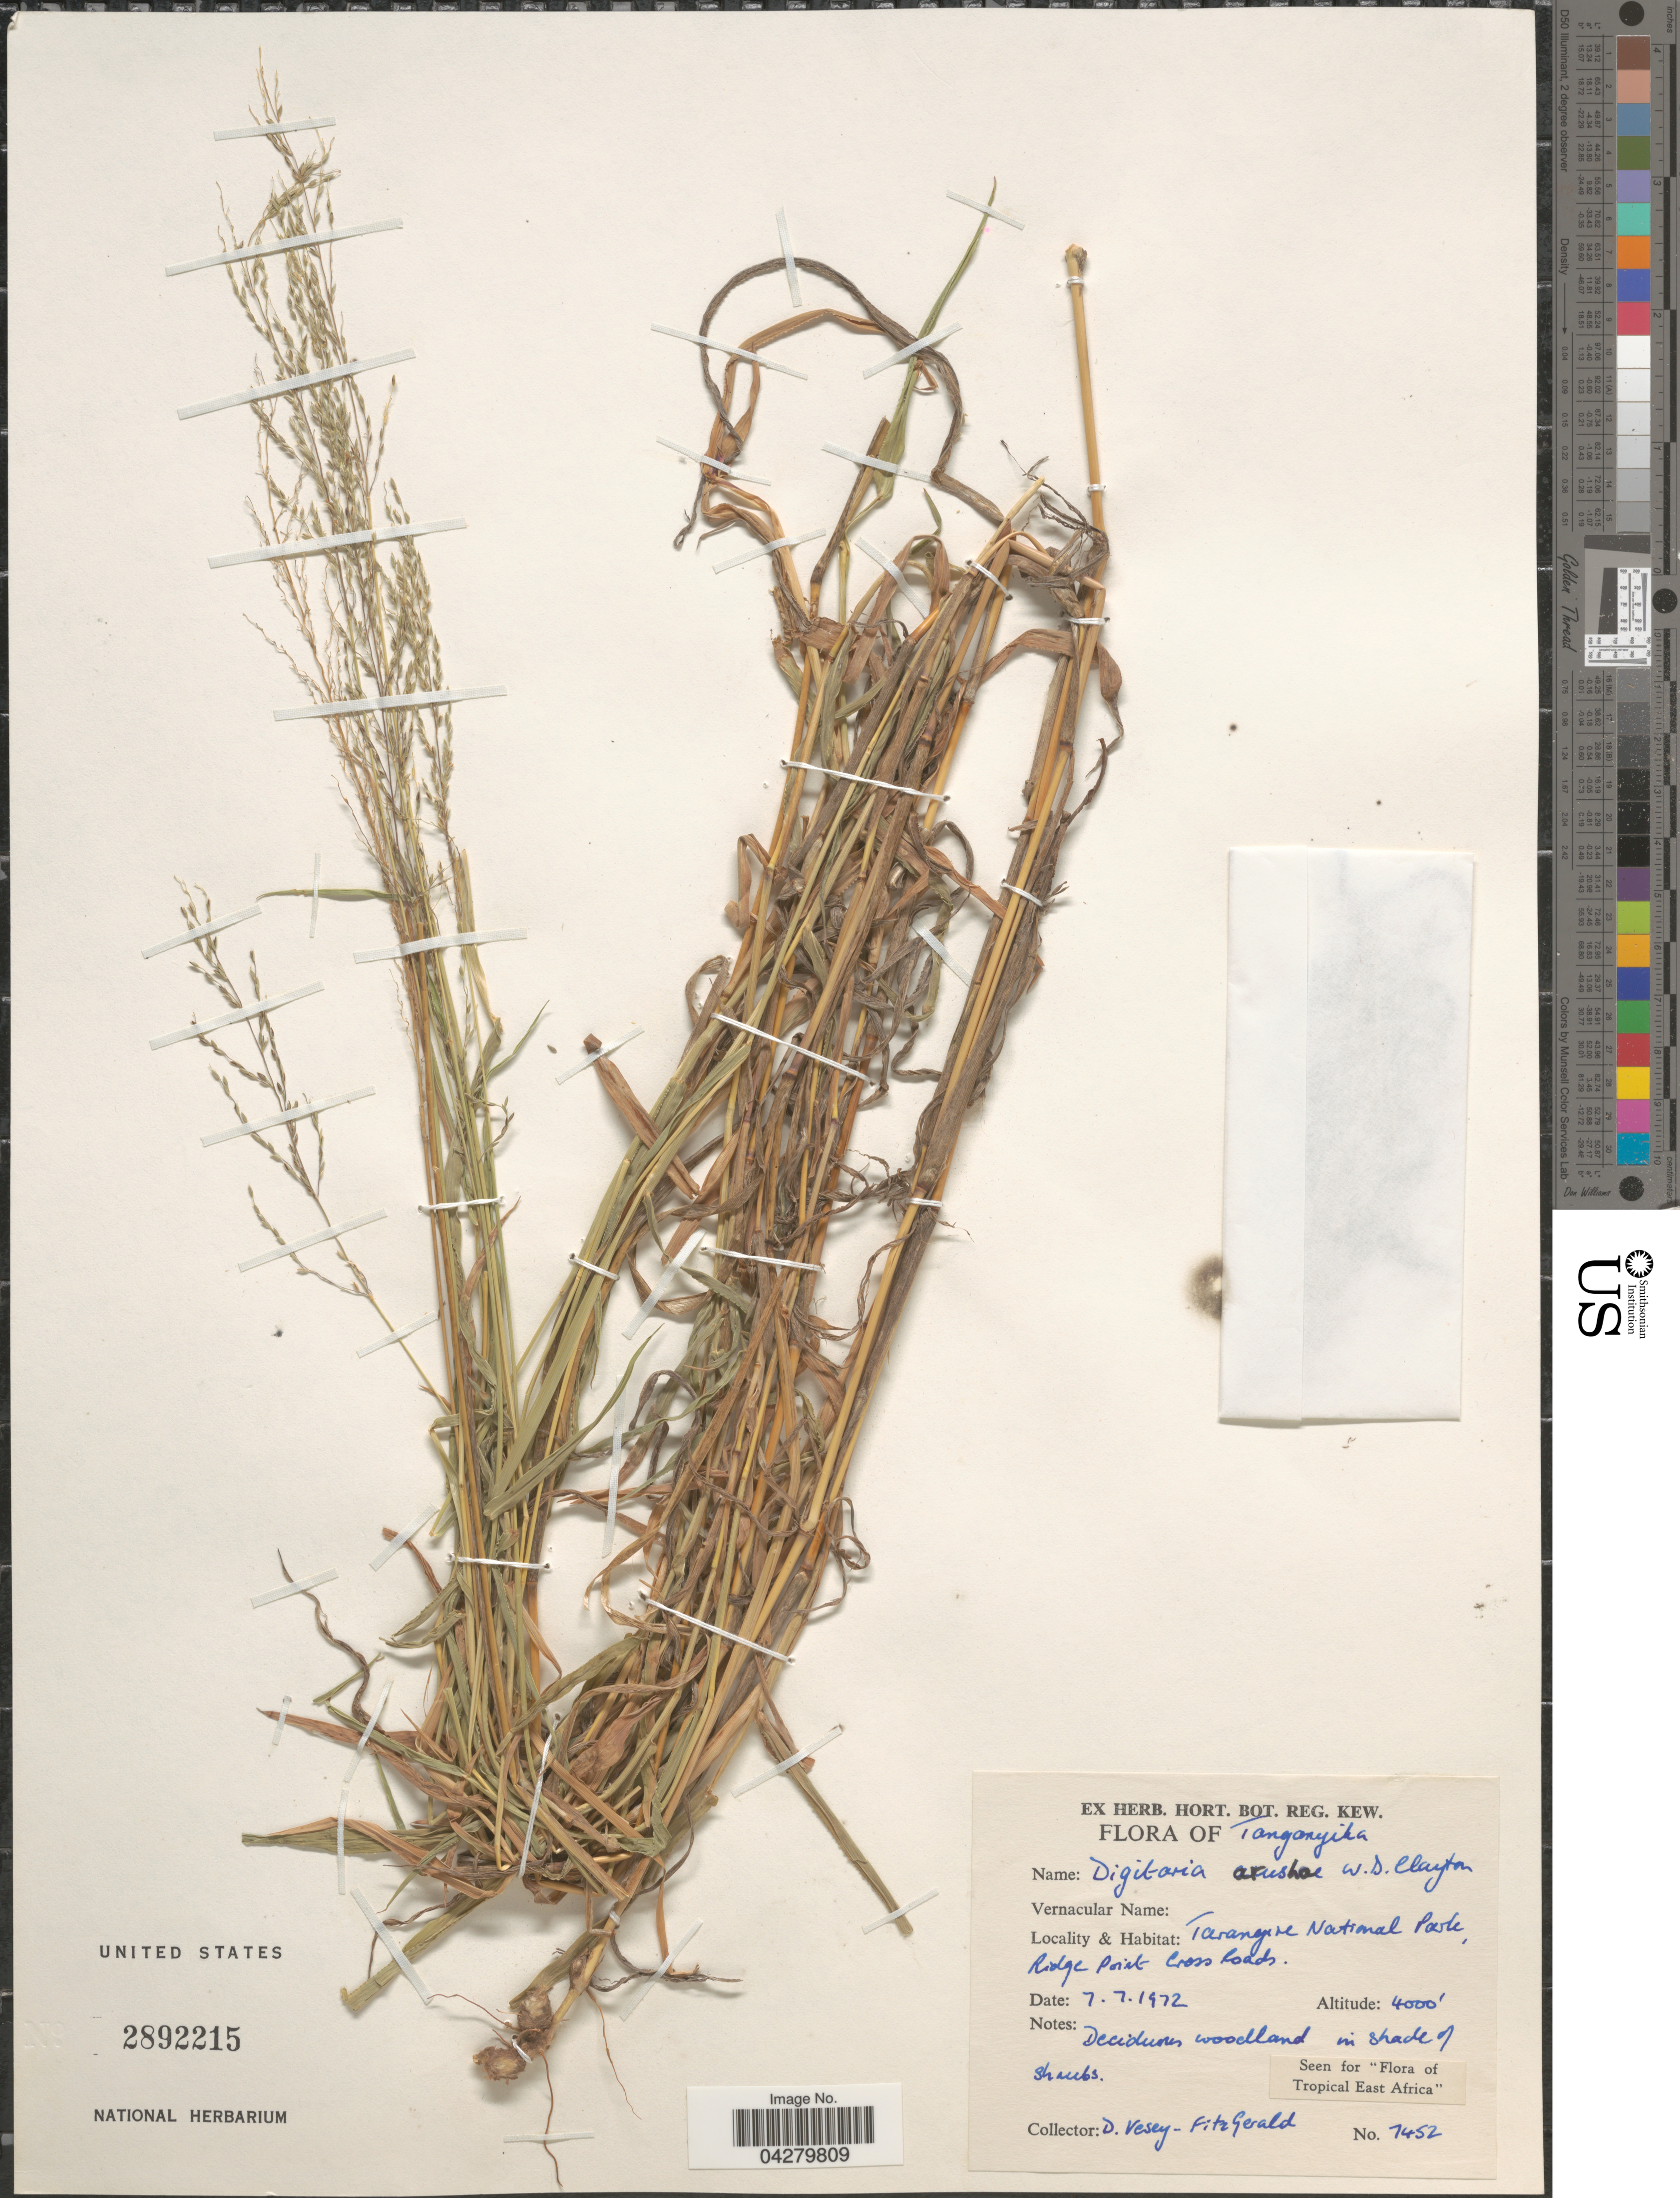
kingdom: Plantae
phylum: Tracheophyta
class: Liliopsida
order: Poales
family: Poaceae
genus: Digitaria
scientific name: Digitaria arushae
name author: Clayton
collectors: D. Vesey-Fitzgerald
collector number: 7452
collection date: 1972-07-07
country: Tanzania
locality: Tanganyika. Tarangide [interpreted] National Park, Ridge Point Cross Roads.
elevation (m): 1219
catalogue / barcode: US 2892215